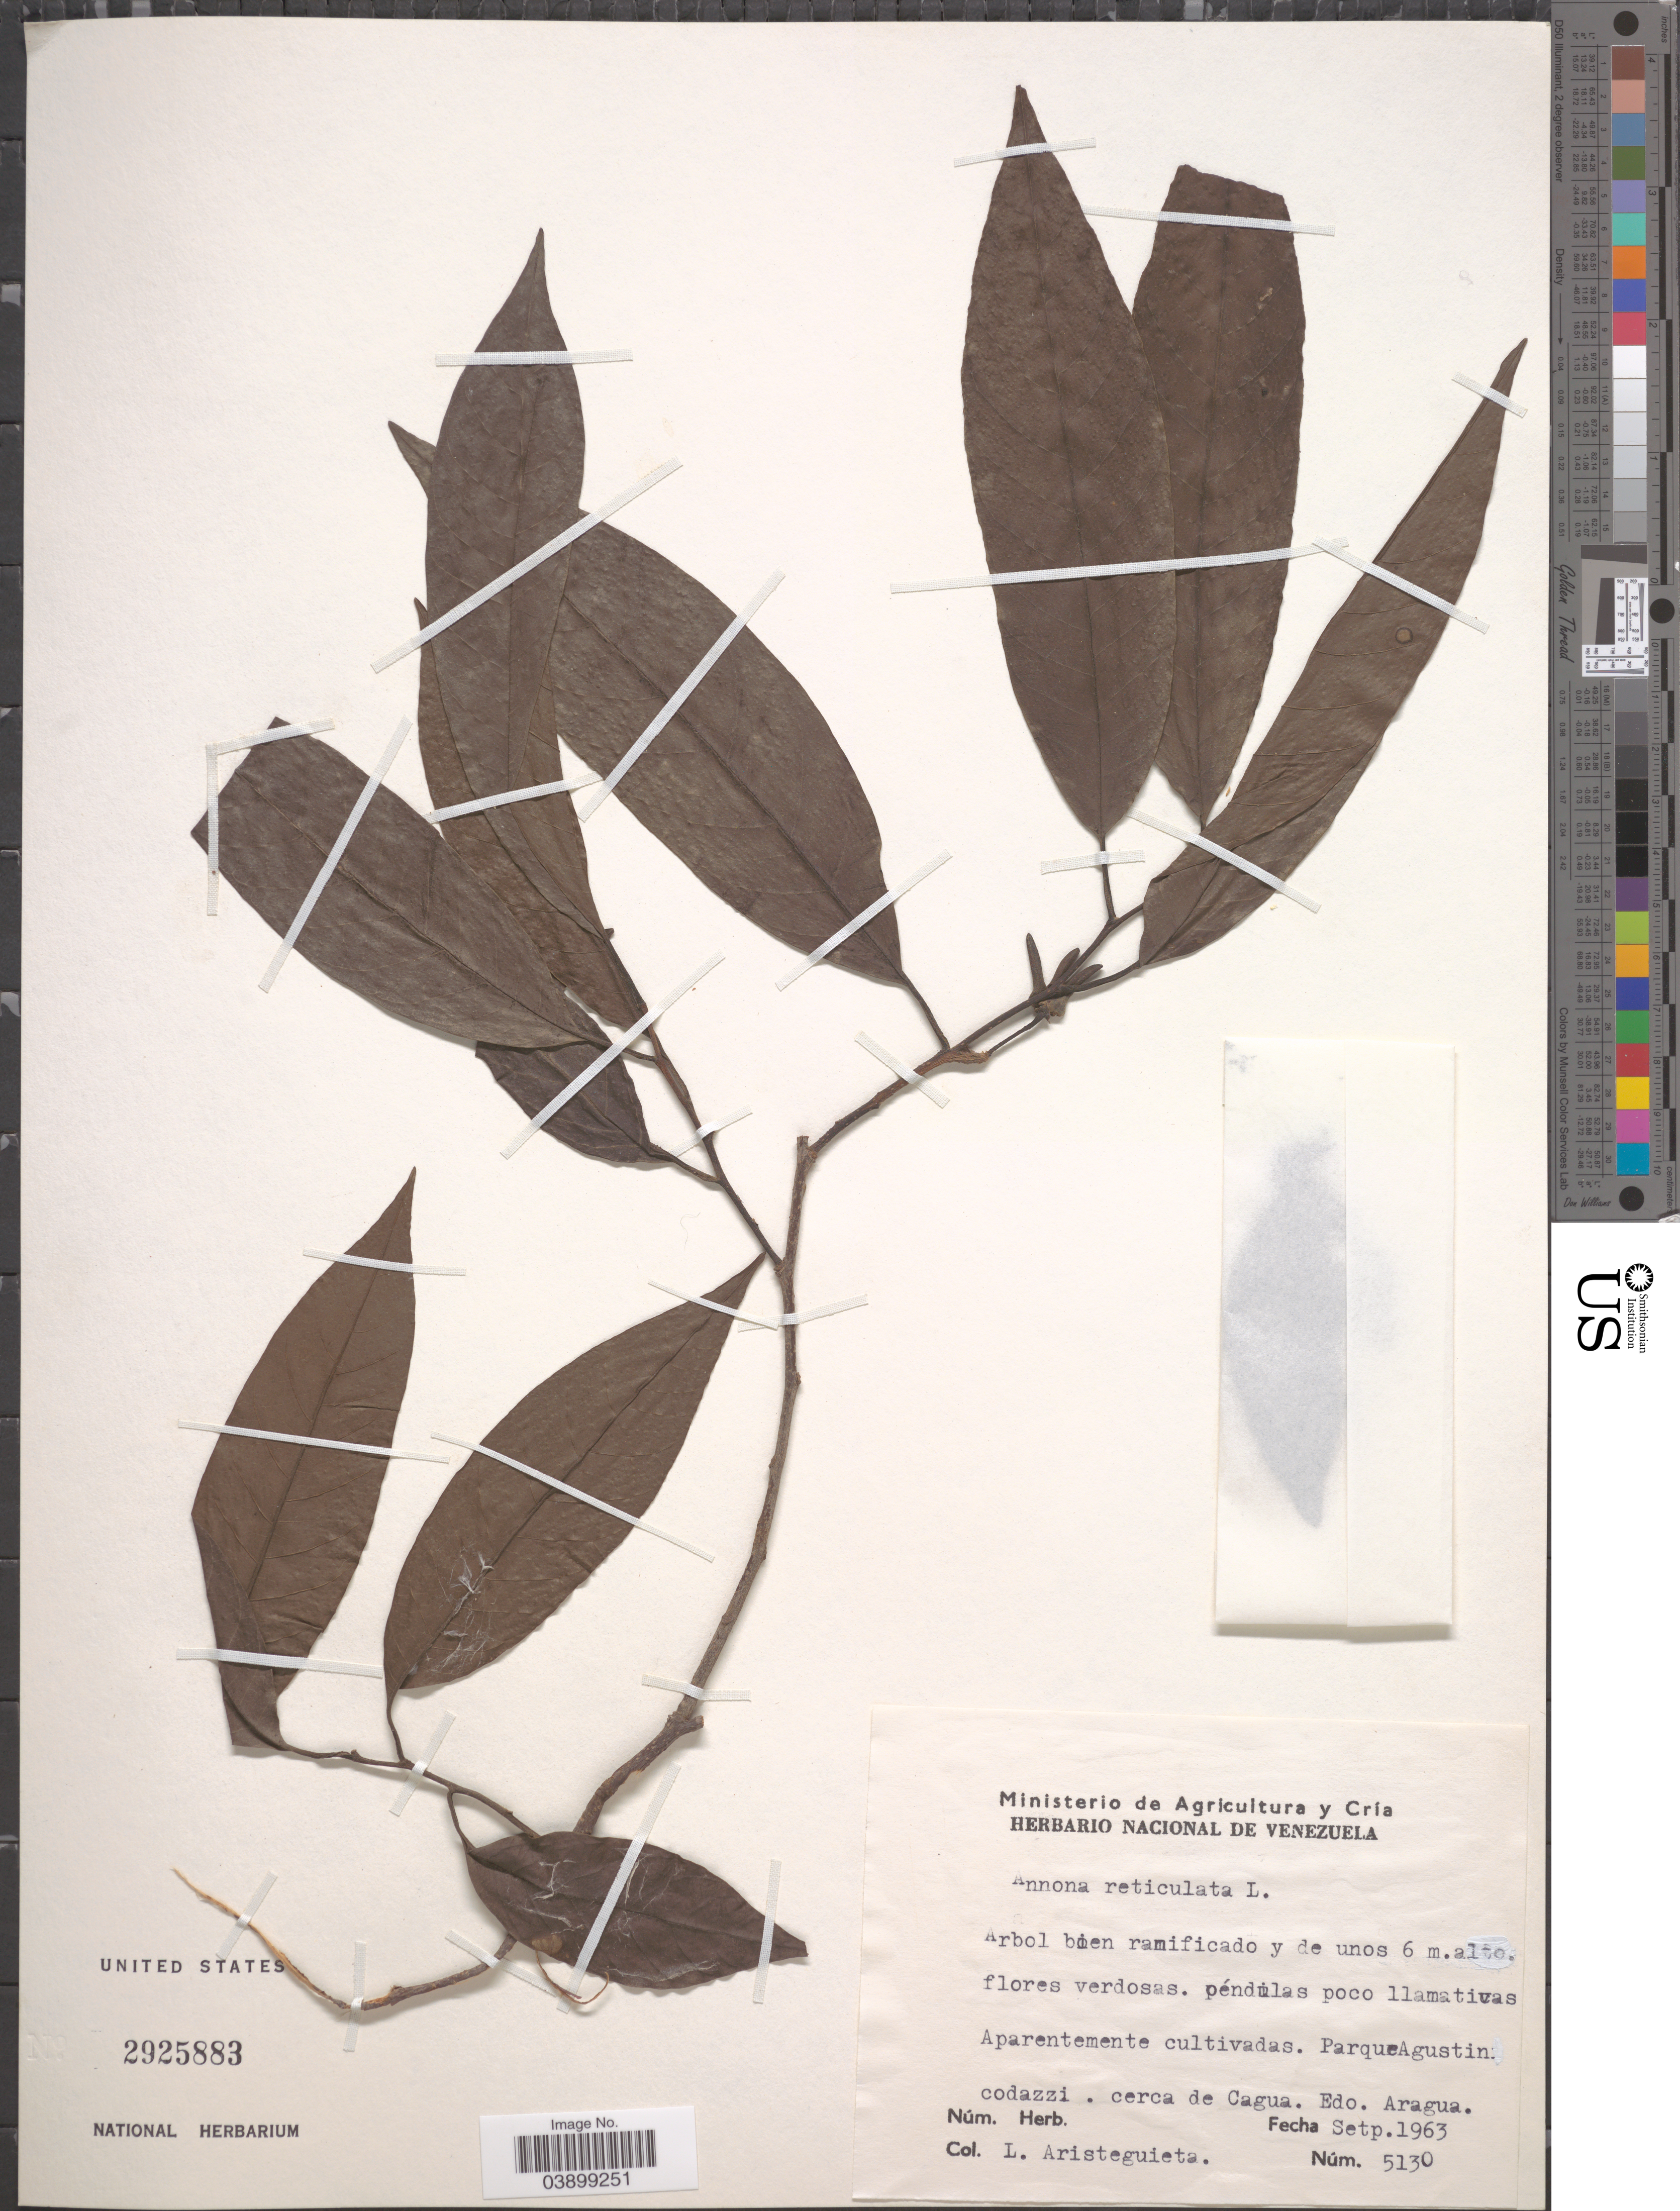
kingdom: Plantae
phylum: Tracheophyta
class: Magnoliopsida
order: Magnoliales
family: Annonaceae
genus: Annona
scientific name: Annona reticulata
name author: L.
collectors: L. Aristeguieta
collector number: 5130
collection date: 1963-09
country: Venezuela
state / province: Aragua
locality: Parque Augustin codazzi. cerca de Cagua.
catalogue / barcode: US 2925883